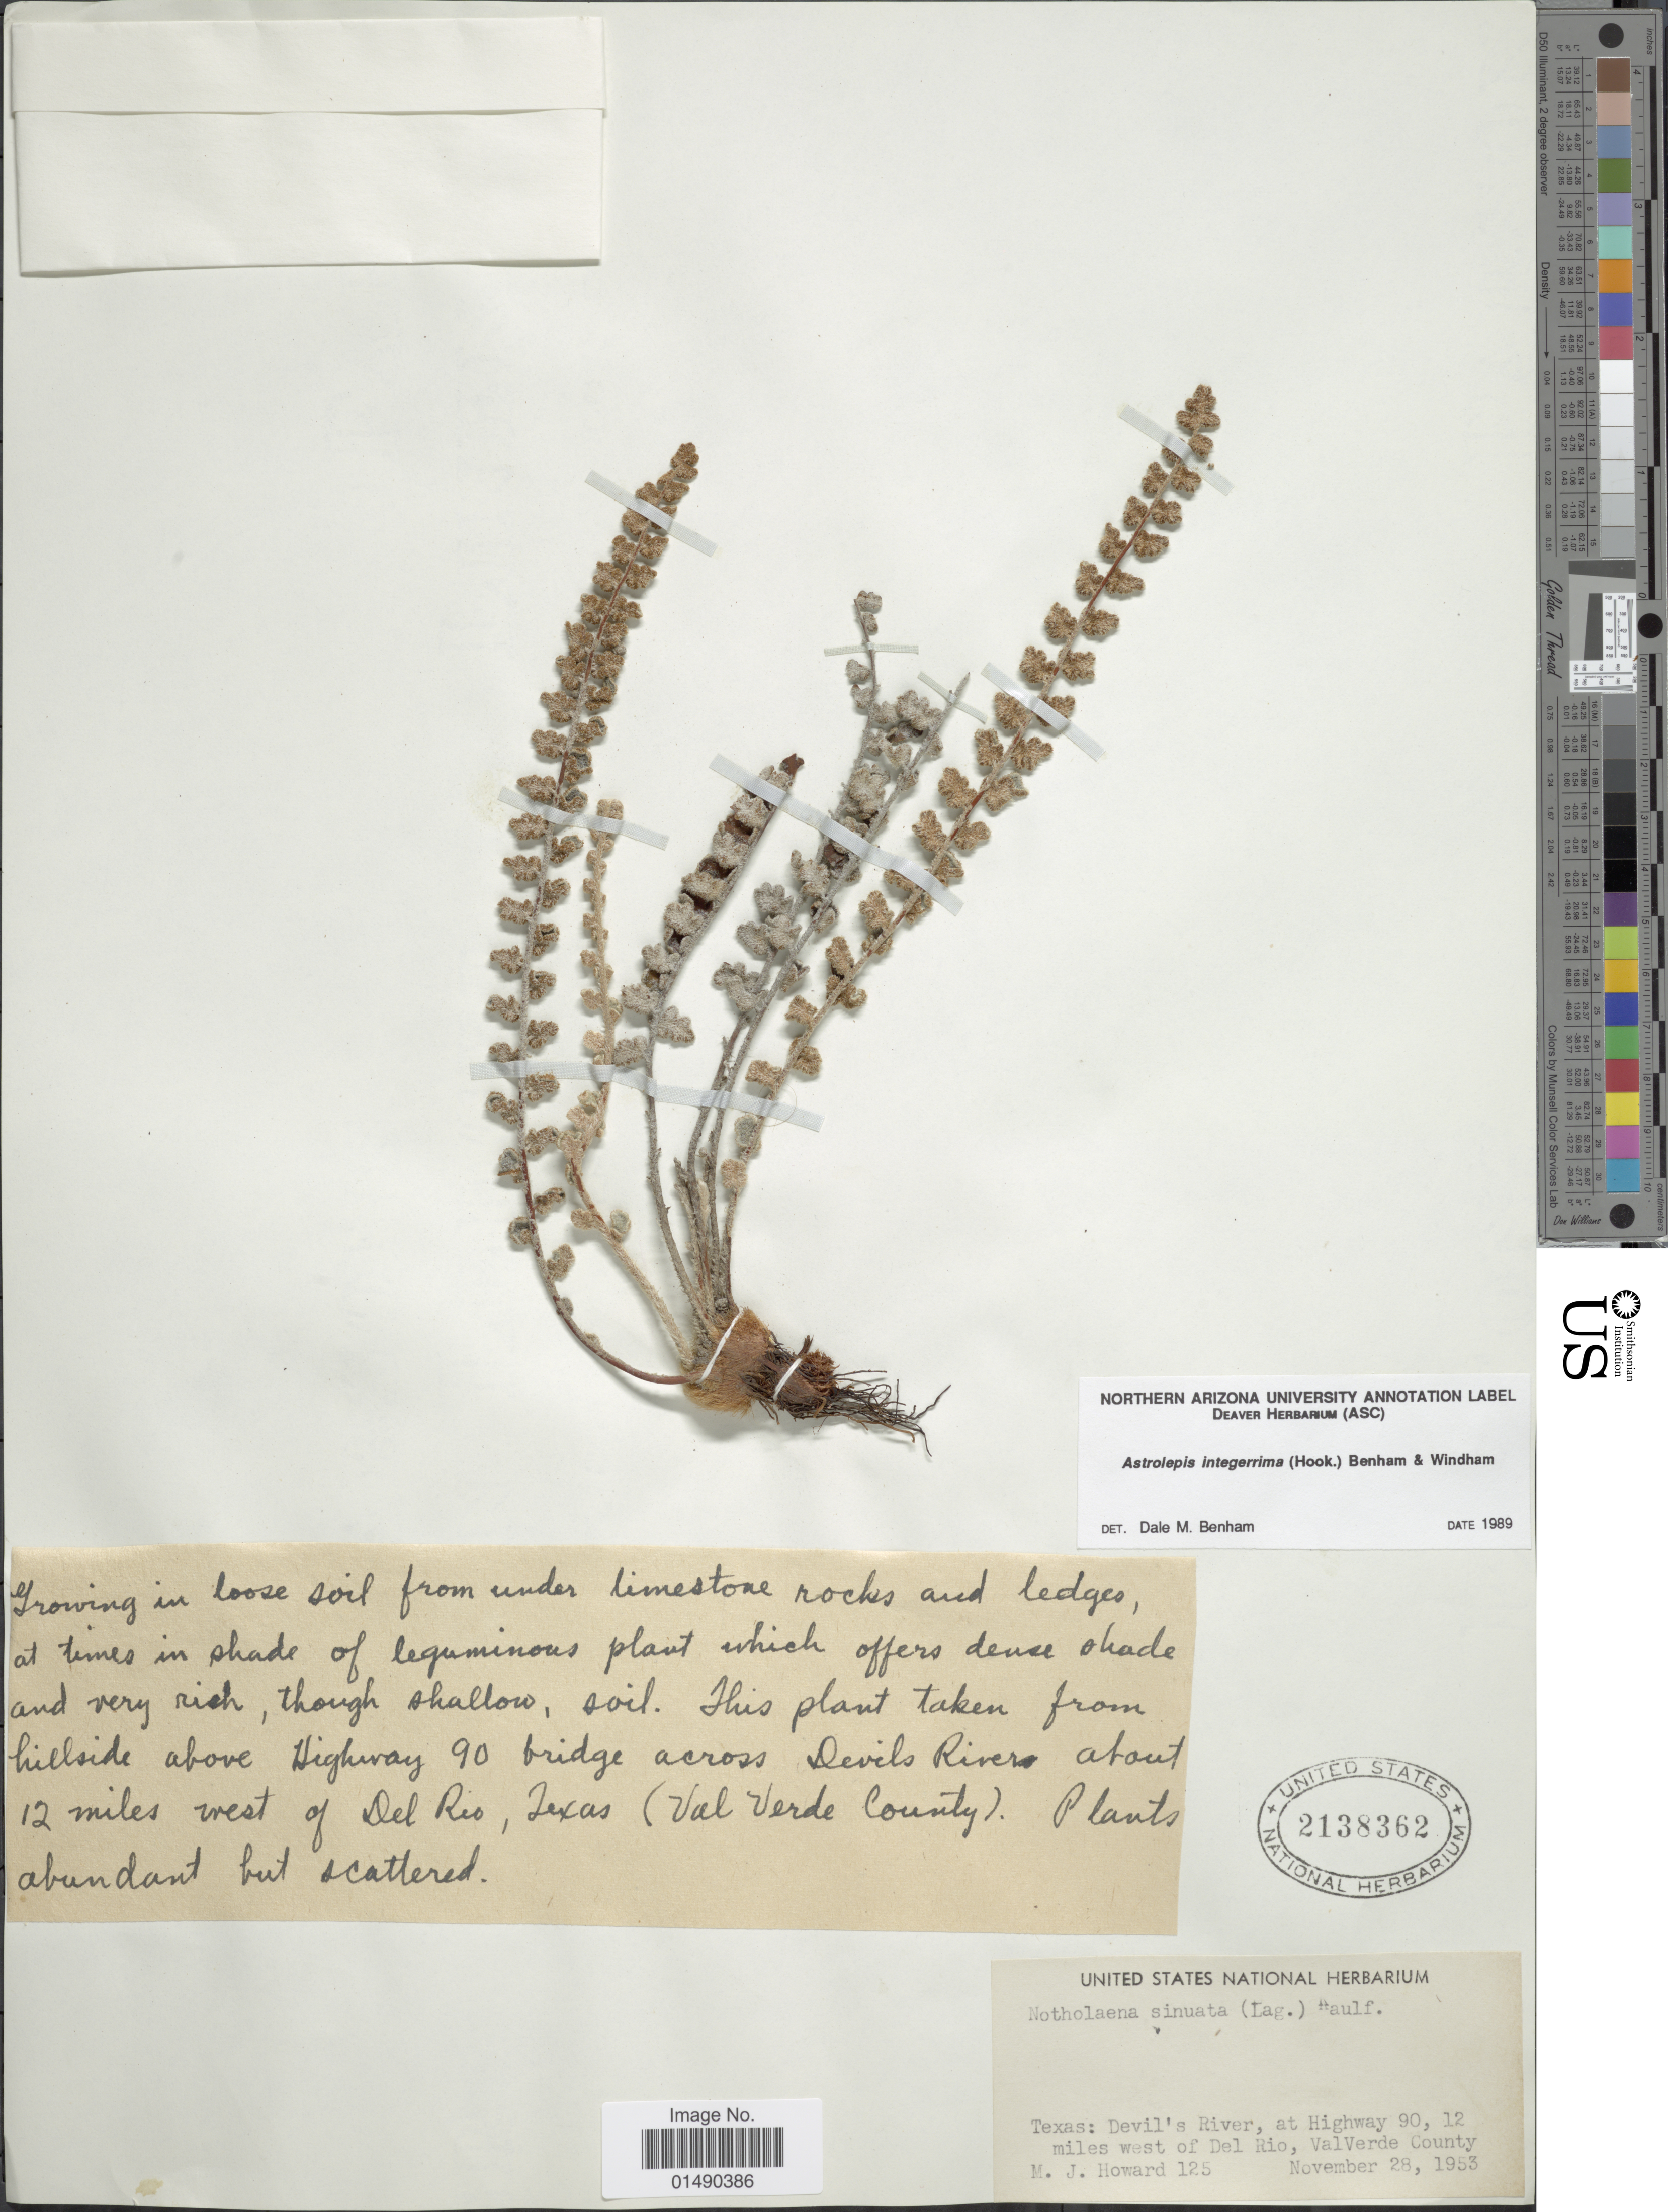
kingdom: Plantae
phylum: Tracheophyta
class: Polypodiopsida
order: Polypodiales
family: Pteridaceae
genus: Astrolepis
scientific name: Astrolepis integerrima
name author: (Hook.) D.M. Benham & Windham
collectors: M. Howard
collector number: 125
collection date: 1953-11-28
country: United States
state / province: Texas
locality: Devil's River, at Highway 90, 12 miles west of Del Rio, ValVerde County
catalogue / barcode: US 2138362